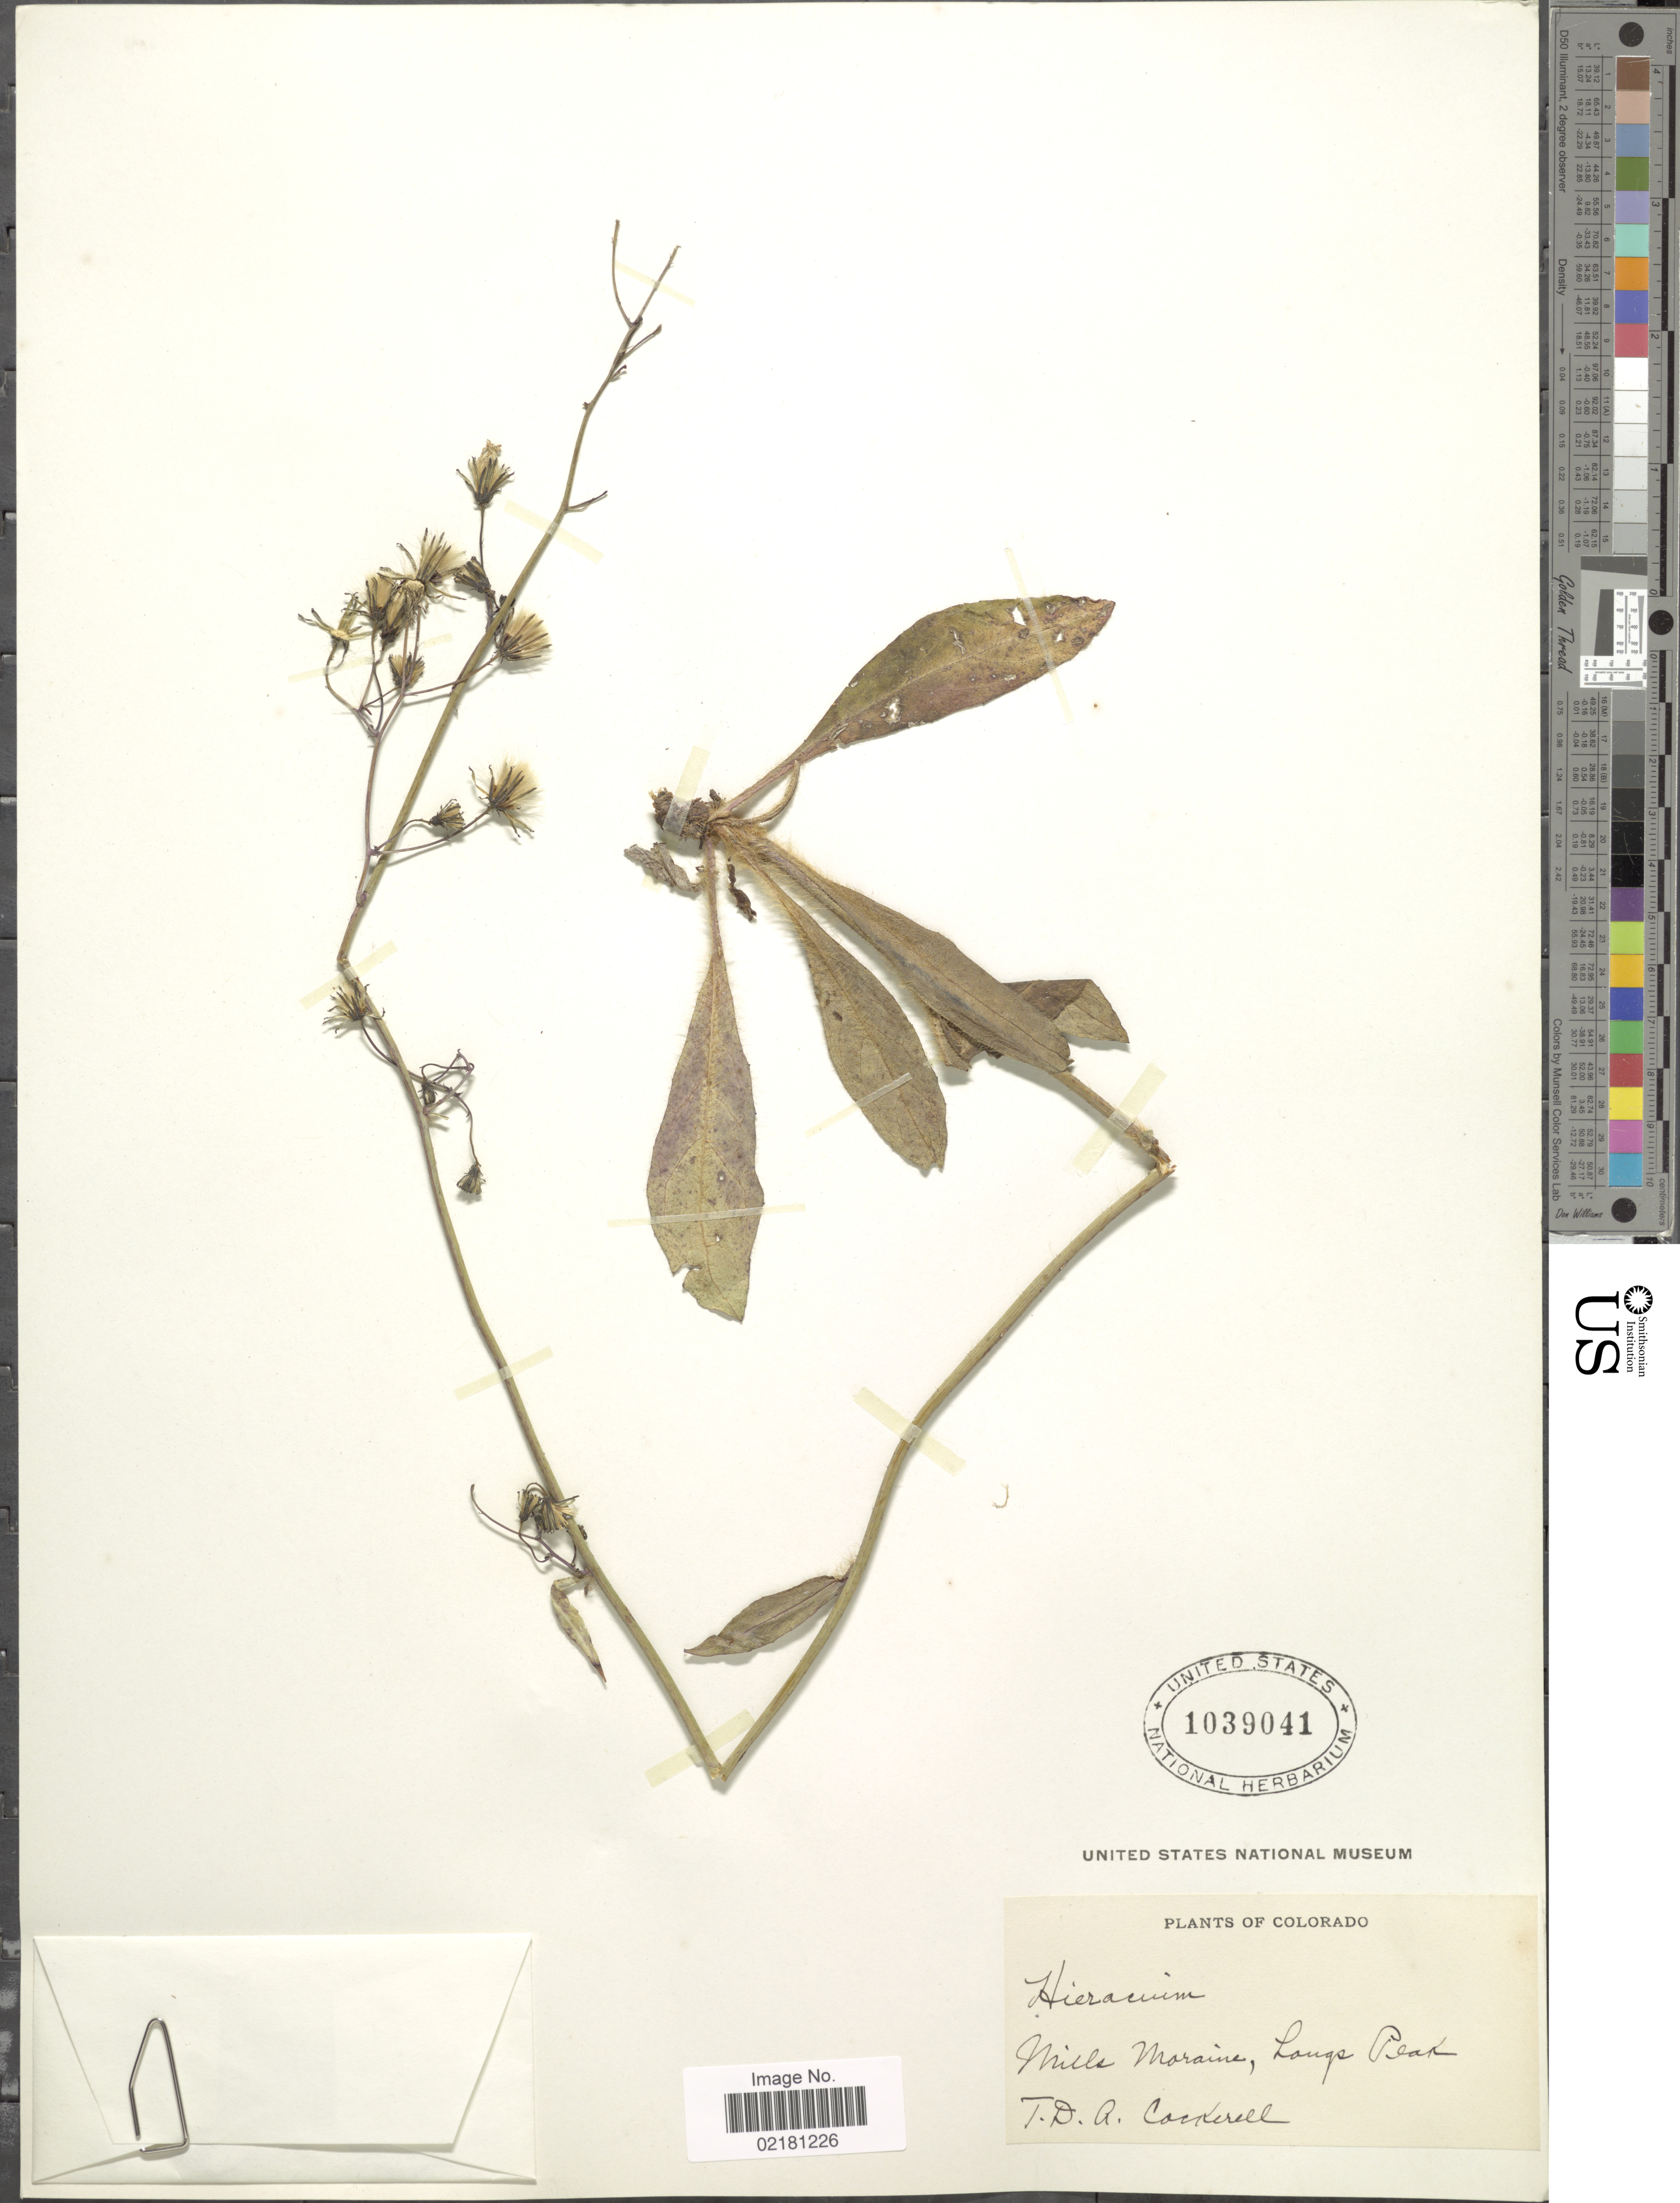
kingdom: Plantae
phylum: Tracheophyta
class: Magnoliopsida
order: Asterales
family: Asteraceae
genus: Hieracium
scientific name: Hieracium repandulare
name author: Druce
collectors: T. Cockerell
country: United States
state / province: Colorado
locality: Mills Moraine, Langs Peak.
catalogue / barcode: US 1039041